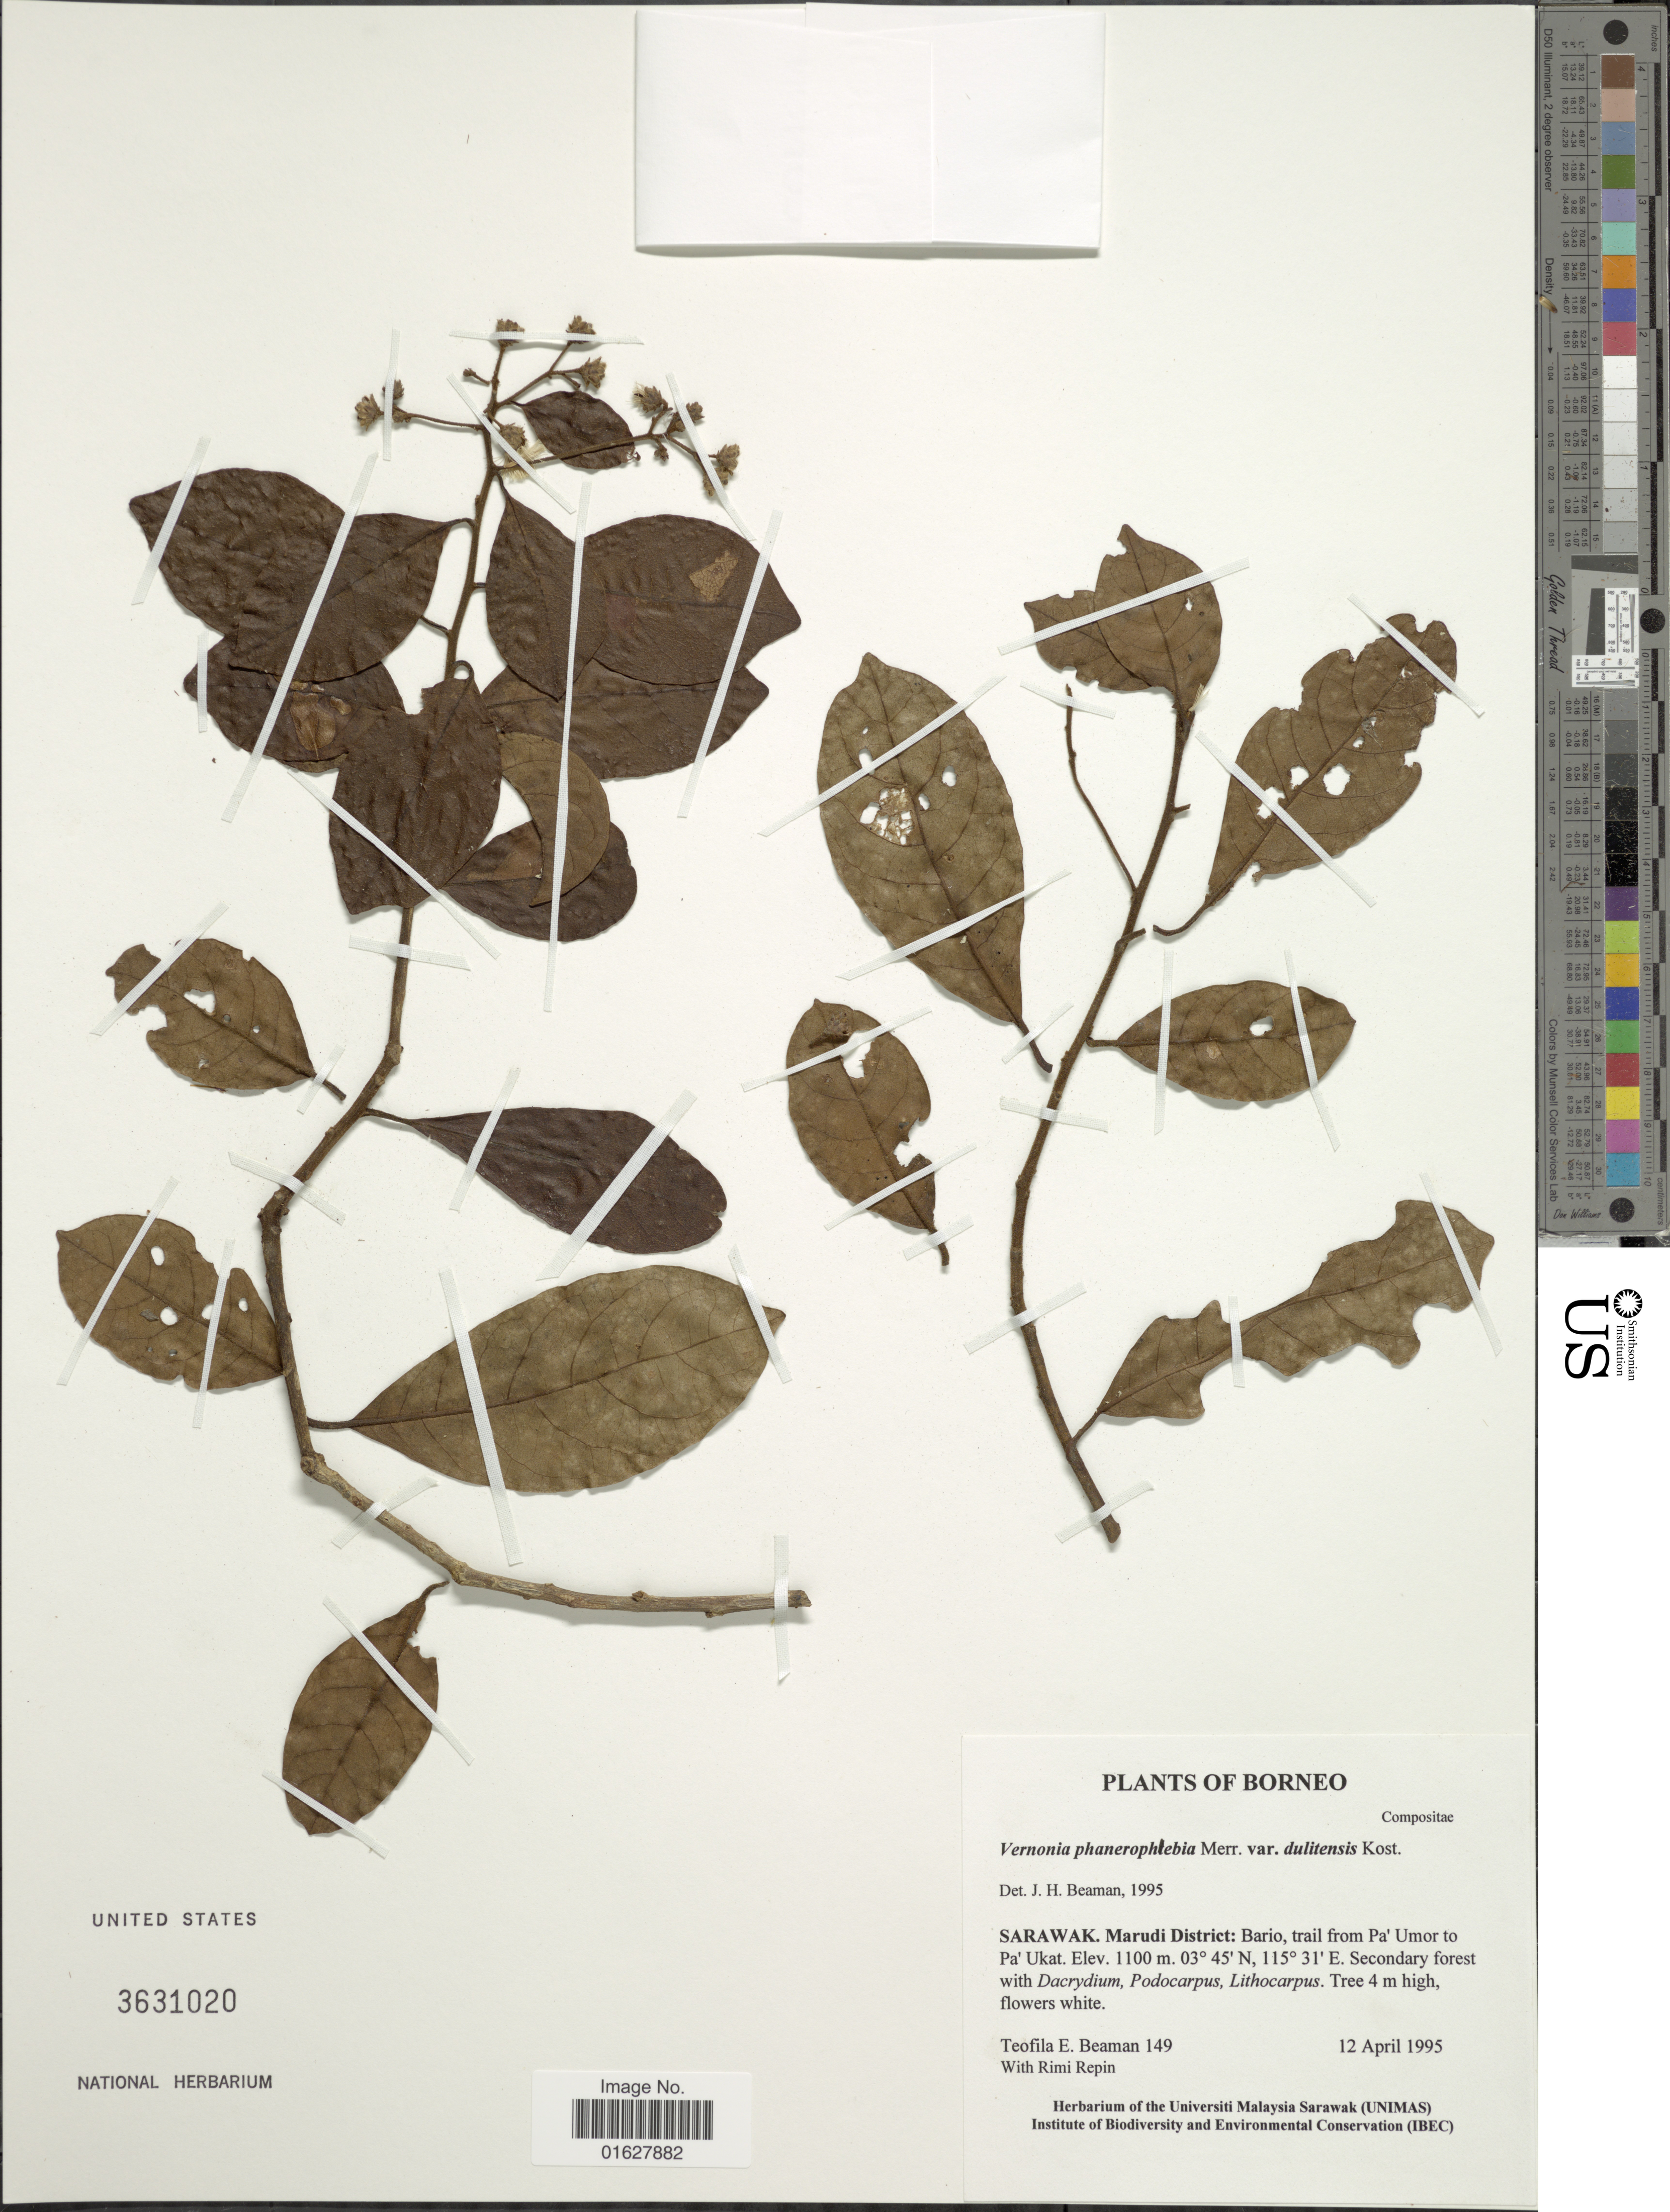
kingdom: Plantae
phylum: Tracheophyta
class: Magnoliopsida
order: Asterales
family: Asteraceae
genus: Vernonia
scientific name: Vernonia phanerophlebia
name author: Merr.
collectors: T. E. Beaman & R. Repin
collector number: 149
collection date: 1995-04-12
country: Malaysia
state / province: Sarawak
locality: Borneo. Sarawak, Maduri District: Bario, trail from Pa'Umor to Pa'Ukat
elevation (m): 1100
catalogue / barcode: US 3631020